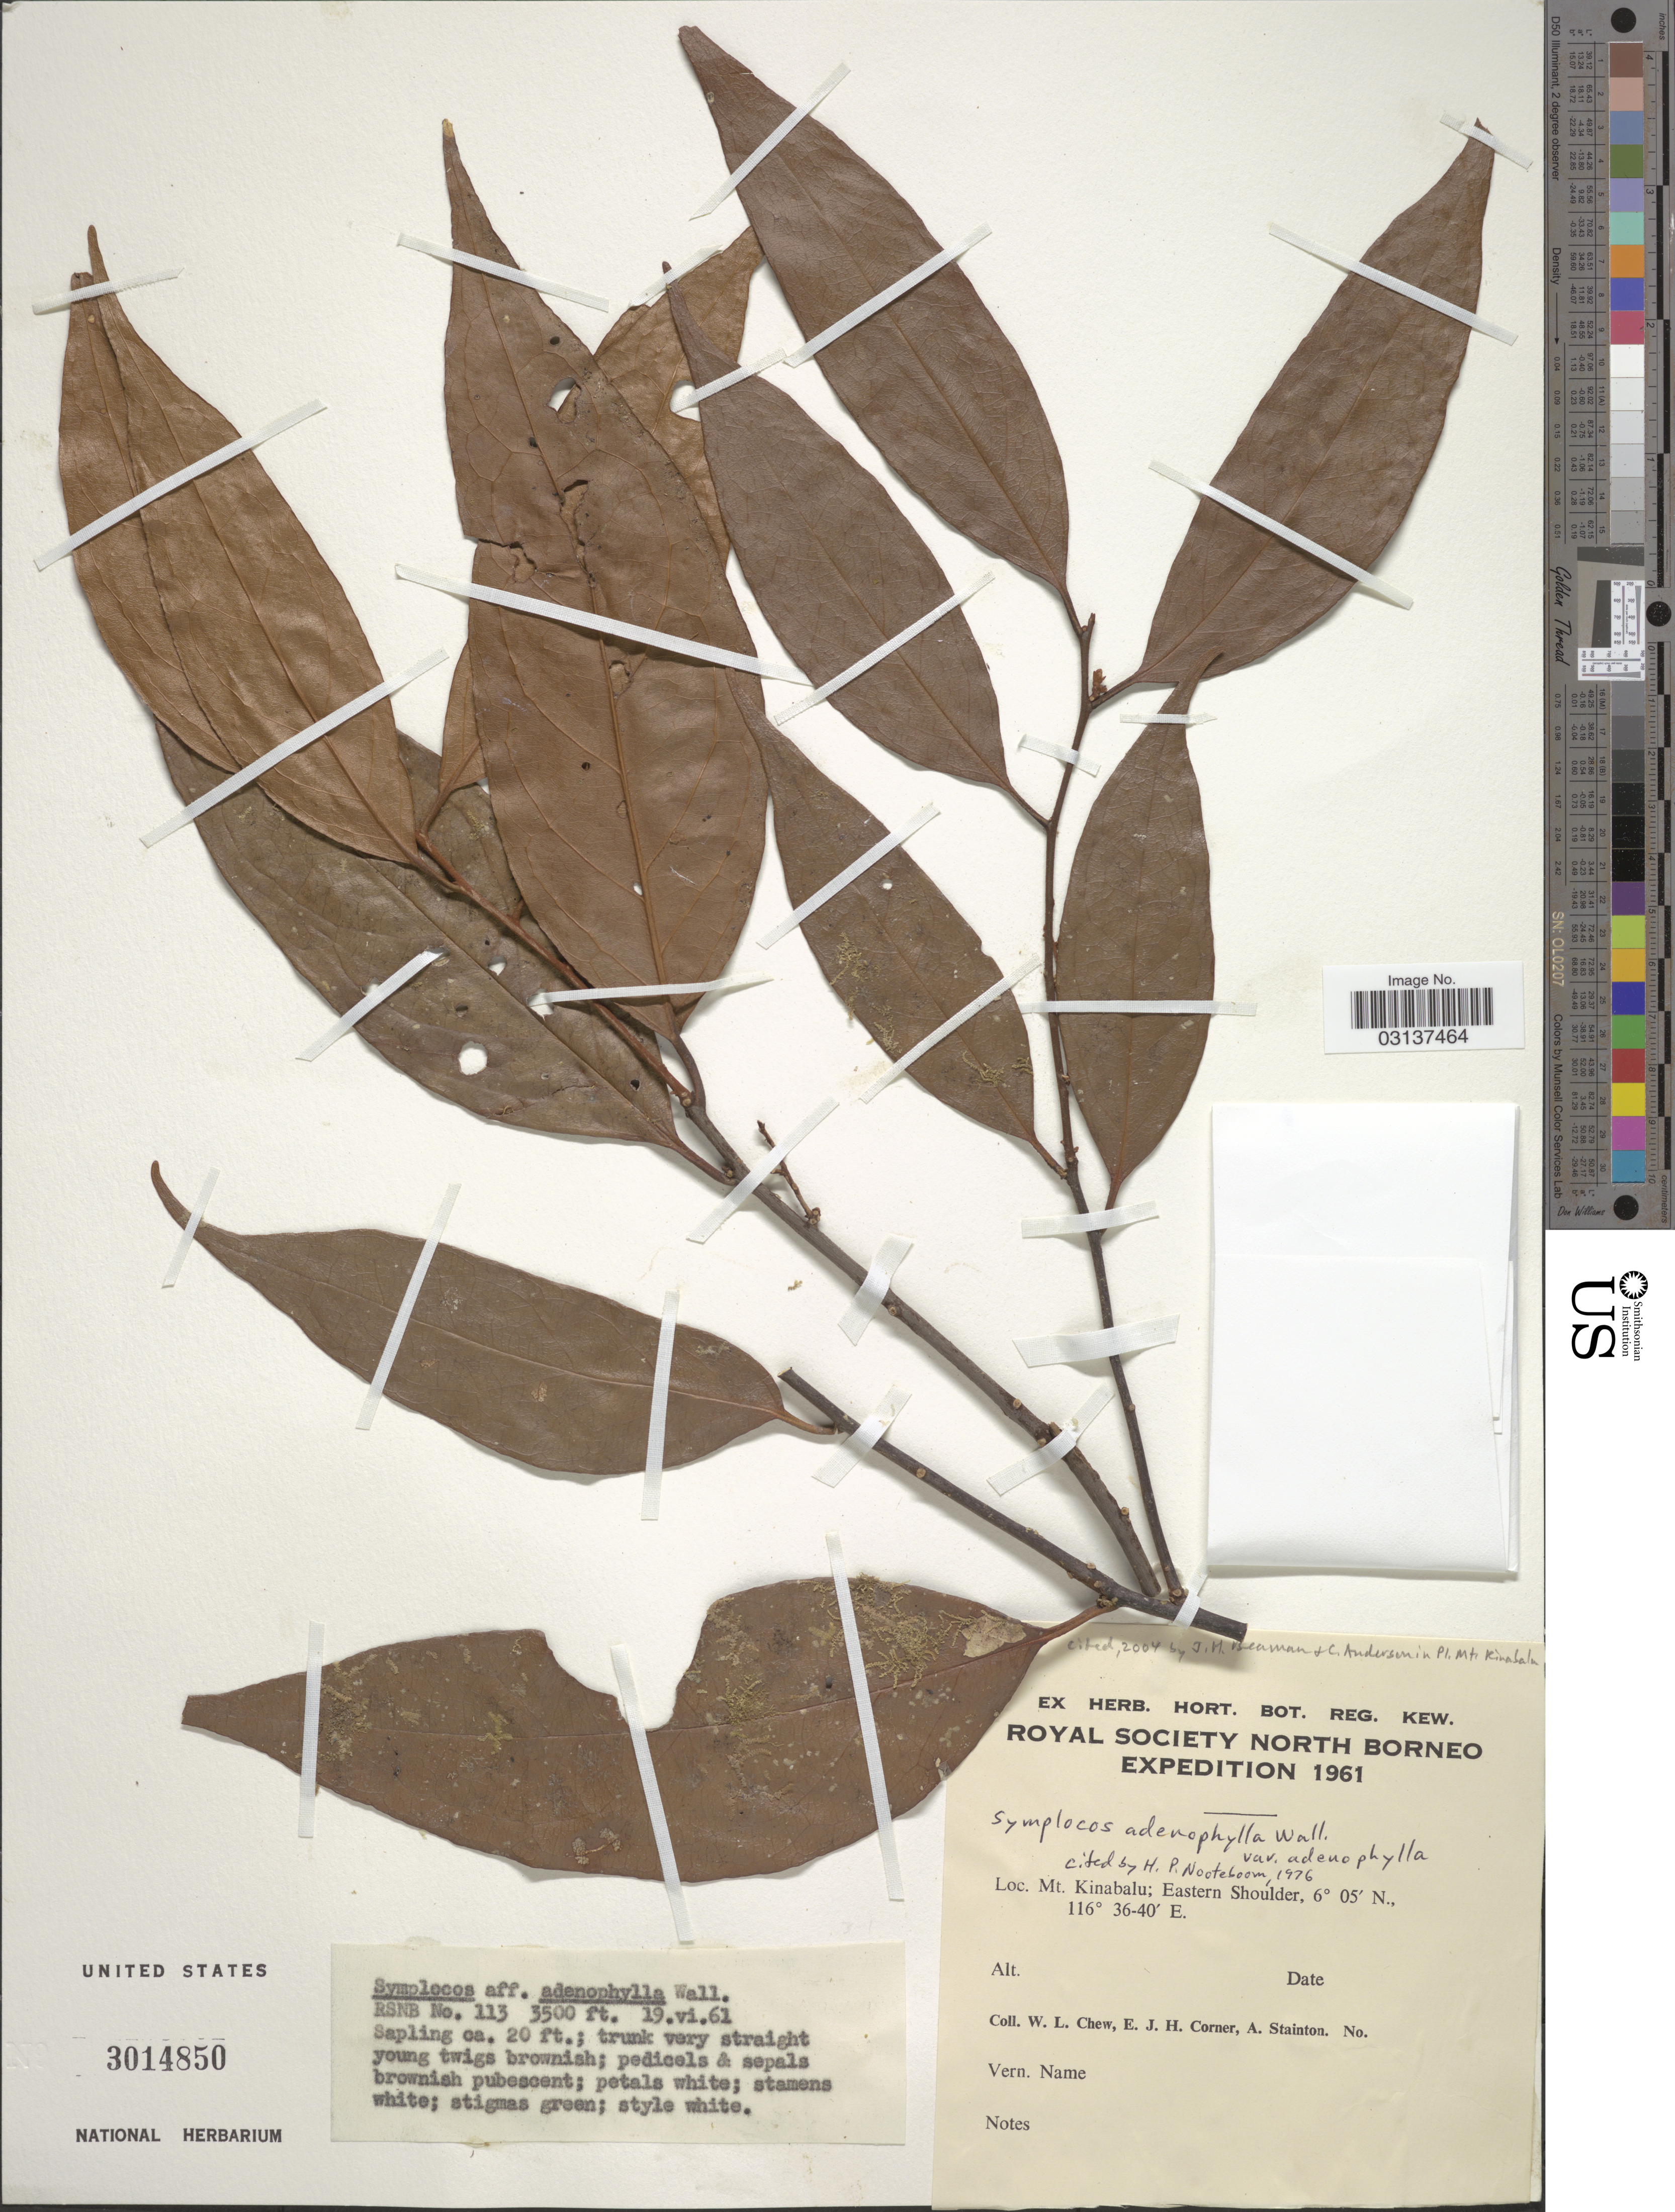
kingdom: Plantae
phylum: Tracheophyta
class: Magnoliopsida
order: Ericales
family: Symplocaceae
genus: Symplocos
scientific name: Symplocos adenophylla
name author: Wall. ex G. Don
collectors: W. Chew, E. Corner & A. Stainton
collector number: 113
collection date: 1961-06-19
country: Malaysia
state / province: Sabah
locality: Mt. Kinabalu; Eastern Shoulder.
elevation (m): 1067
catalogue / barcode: US 3014850